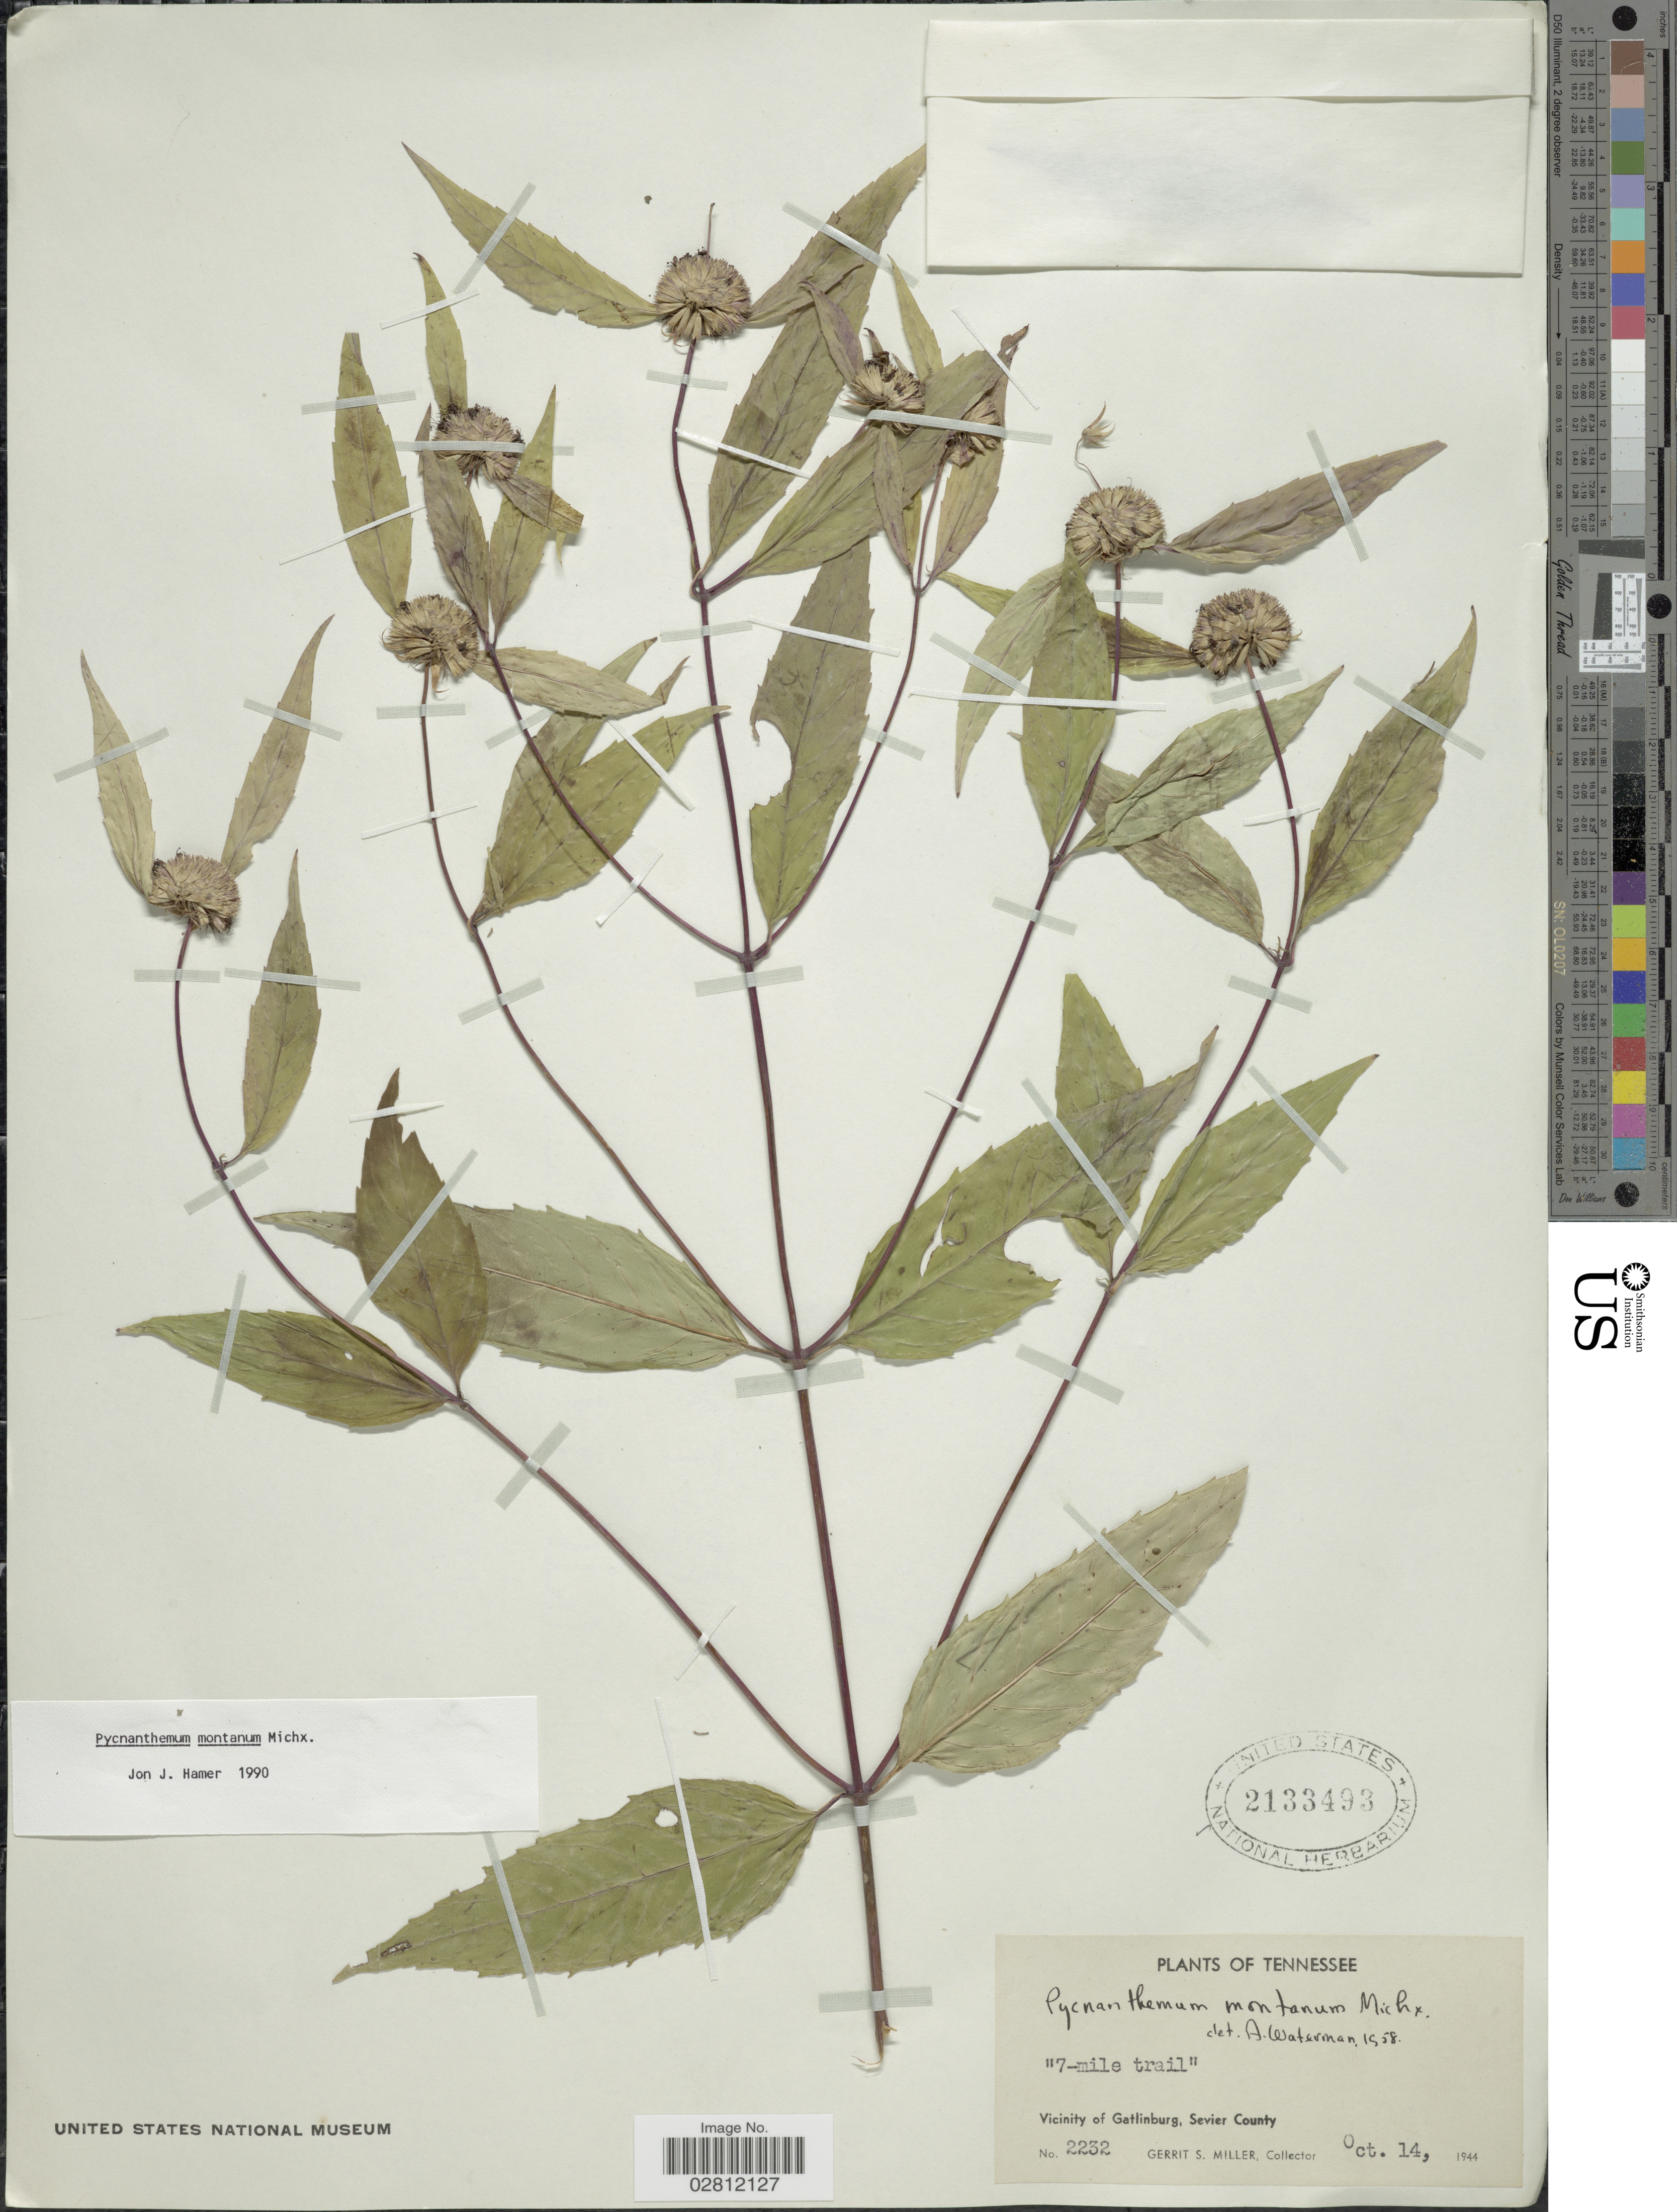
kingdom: Plantae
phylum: Tracheophyta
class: Magnoliopsida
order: Lamiales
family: Lamiaceae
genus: Pycnanthemum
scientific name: Pycnanthemum montanum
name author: Michx.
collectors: G. S. Miller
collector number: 2232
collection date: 1944-10-14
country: United States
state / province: Tennessee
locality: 7-mile trail, Vicinity of Gatlinburg, Sevier County.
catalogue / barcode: US 2133493